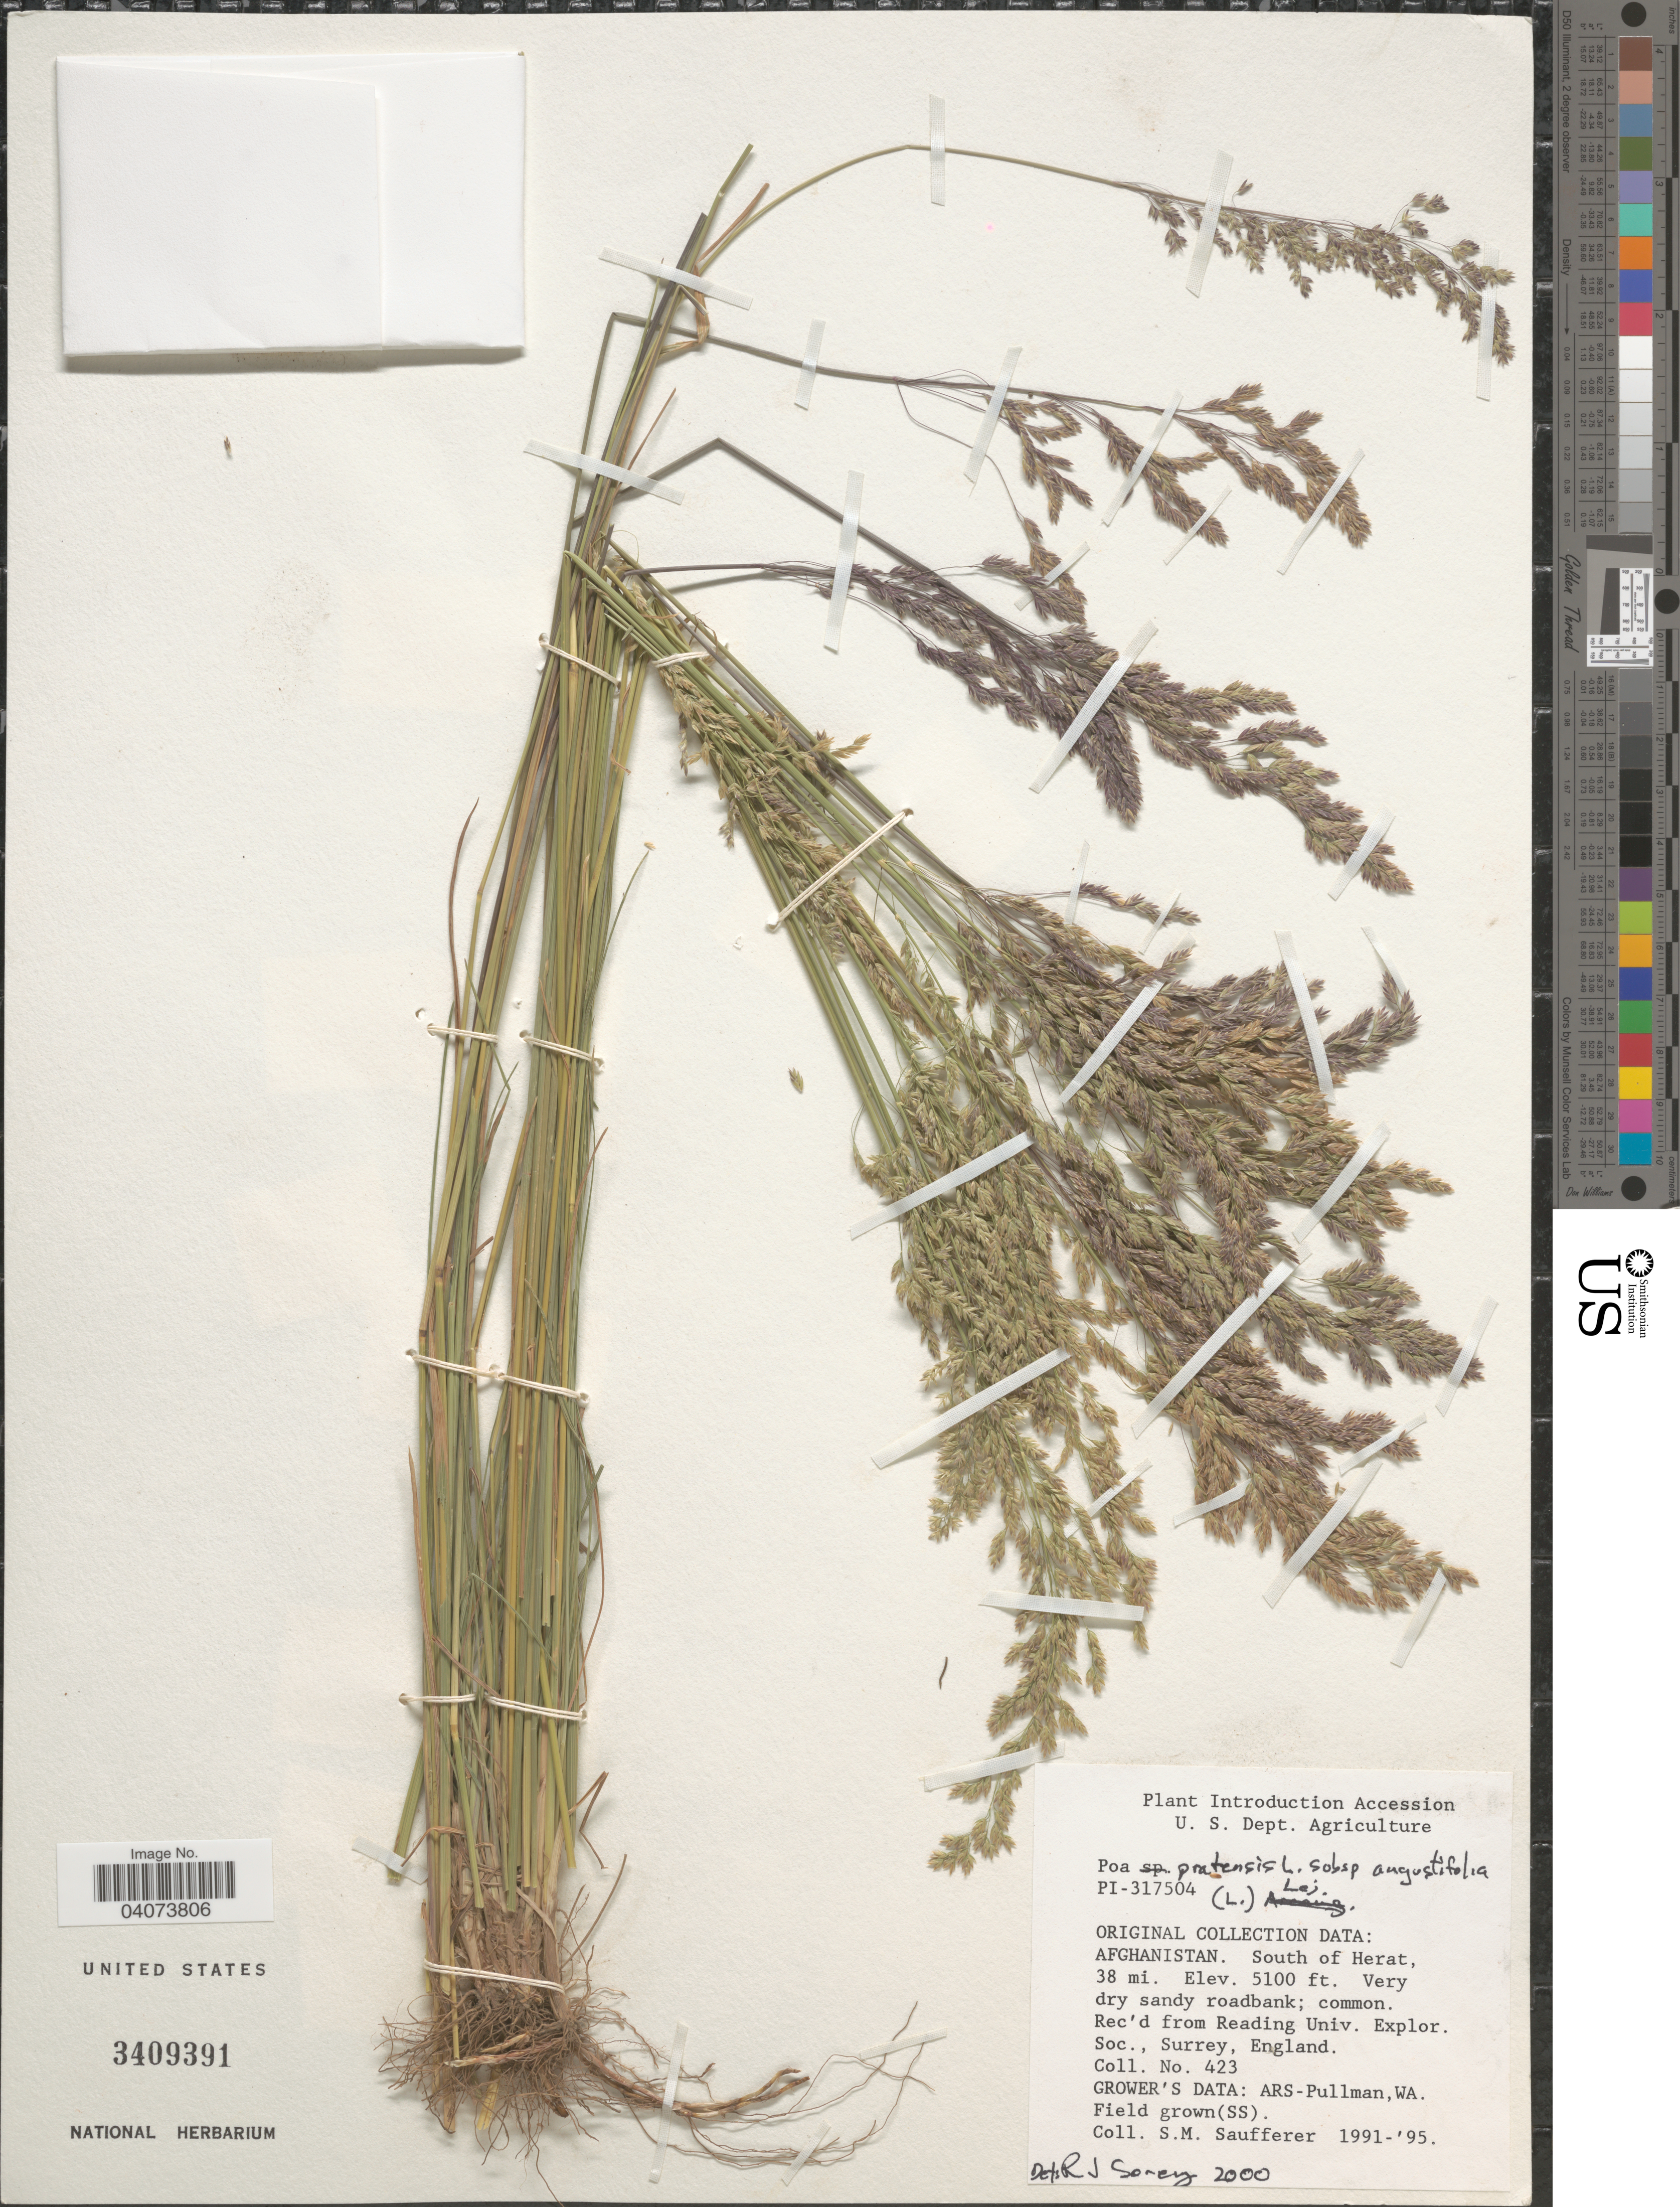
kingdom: Plantae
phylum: Tracheophyta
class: Liliopsida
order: Poales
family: Poaceae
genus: Poa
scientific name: Poa pratensis subsp. angustifolia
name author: (L.) Lej.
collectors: S. Saufferer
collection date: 1991/1995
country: United States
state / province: Washington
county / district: Whitman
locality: ARS-Pullman.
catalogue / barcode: US 3409391